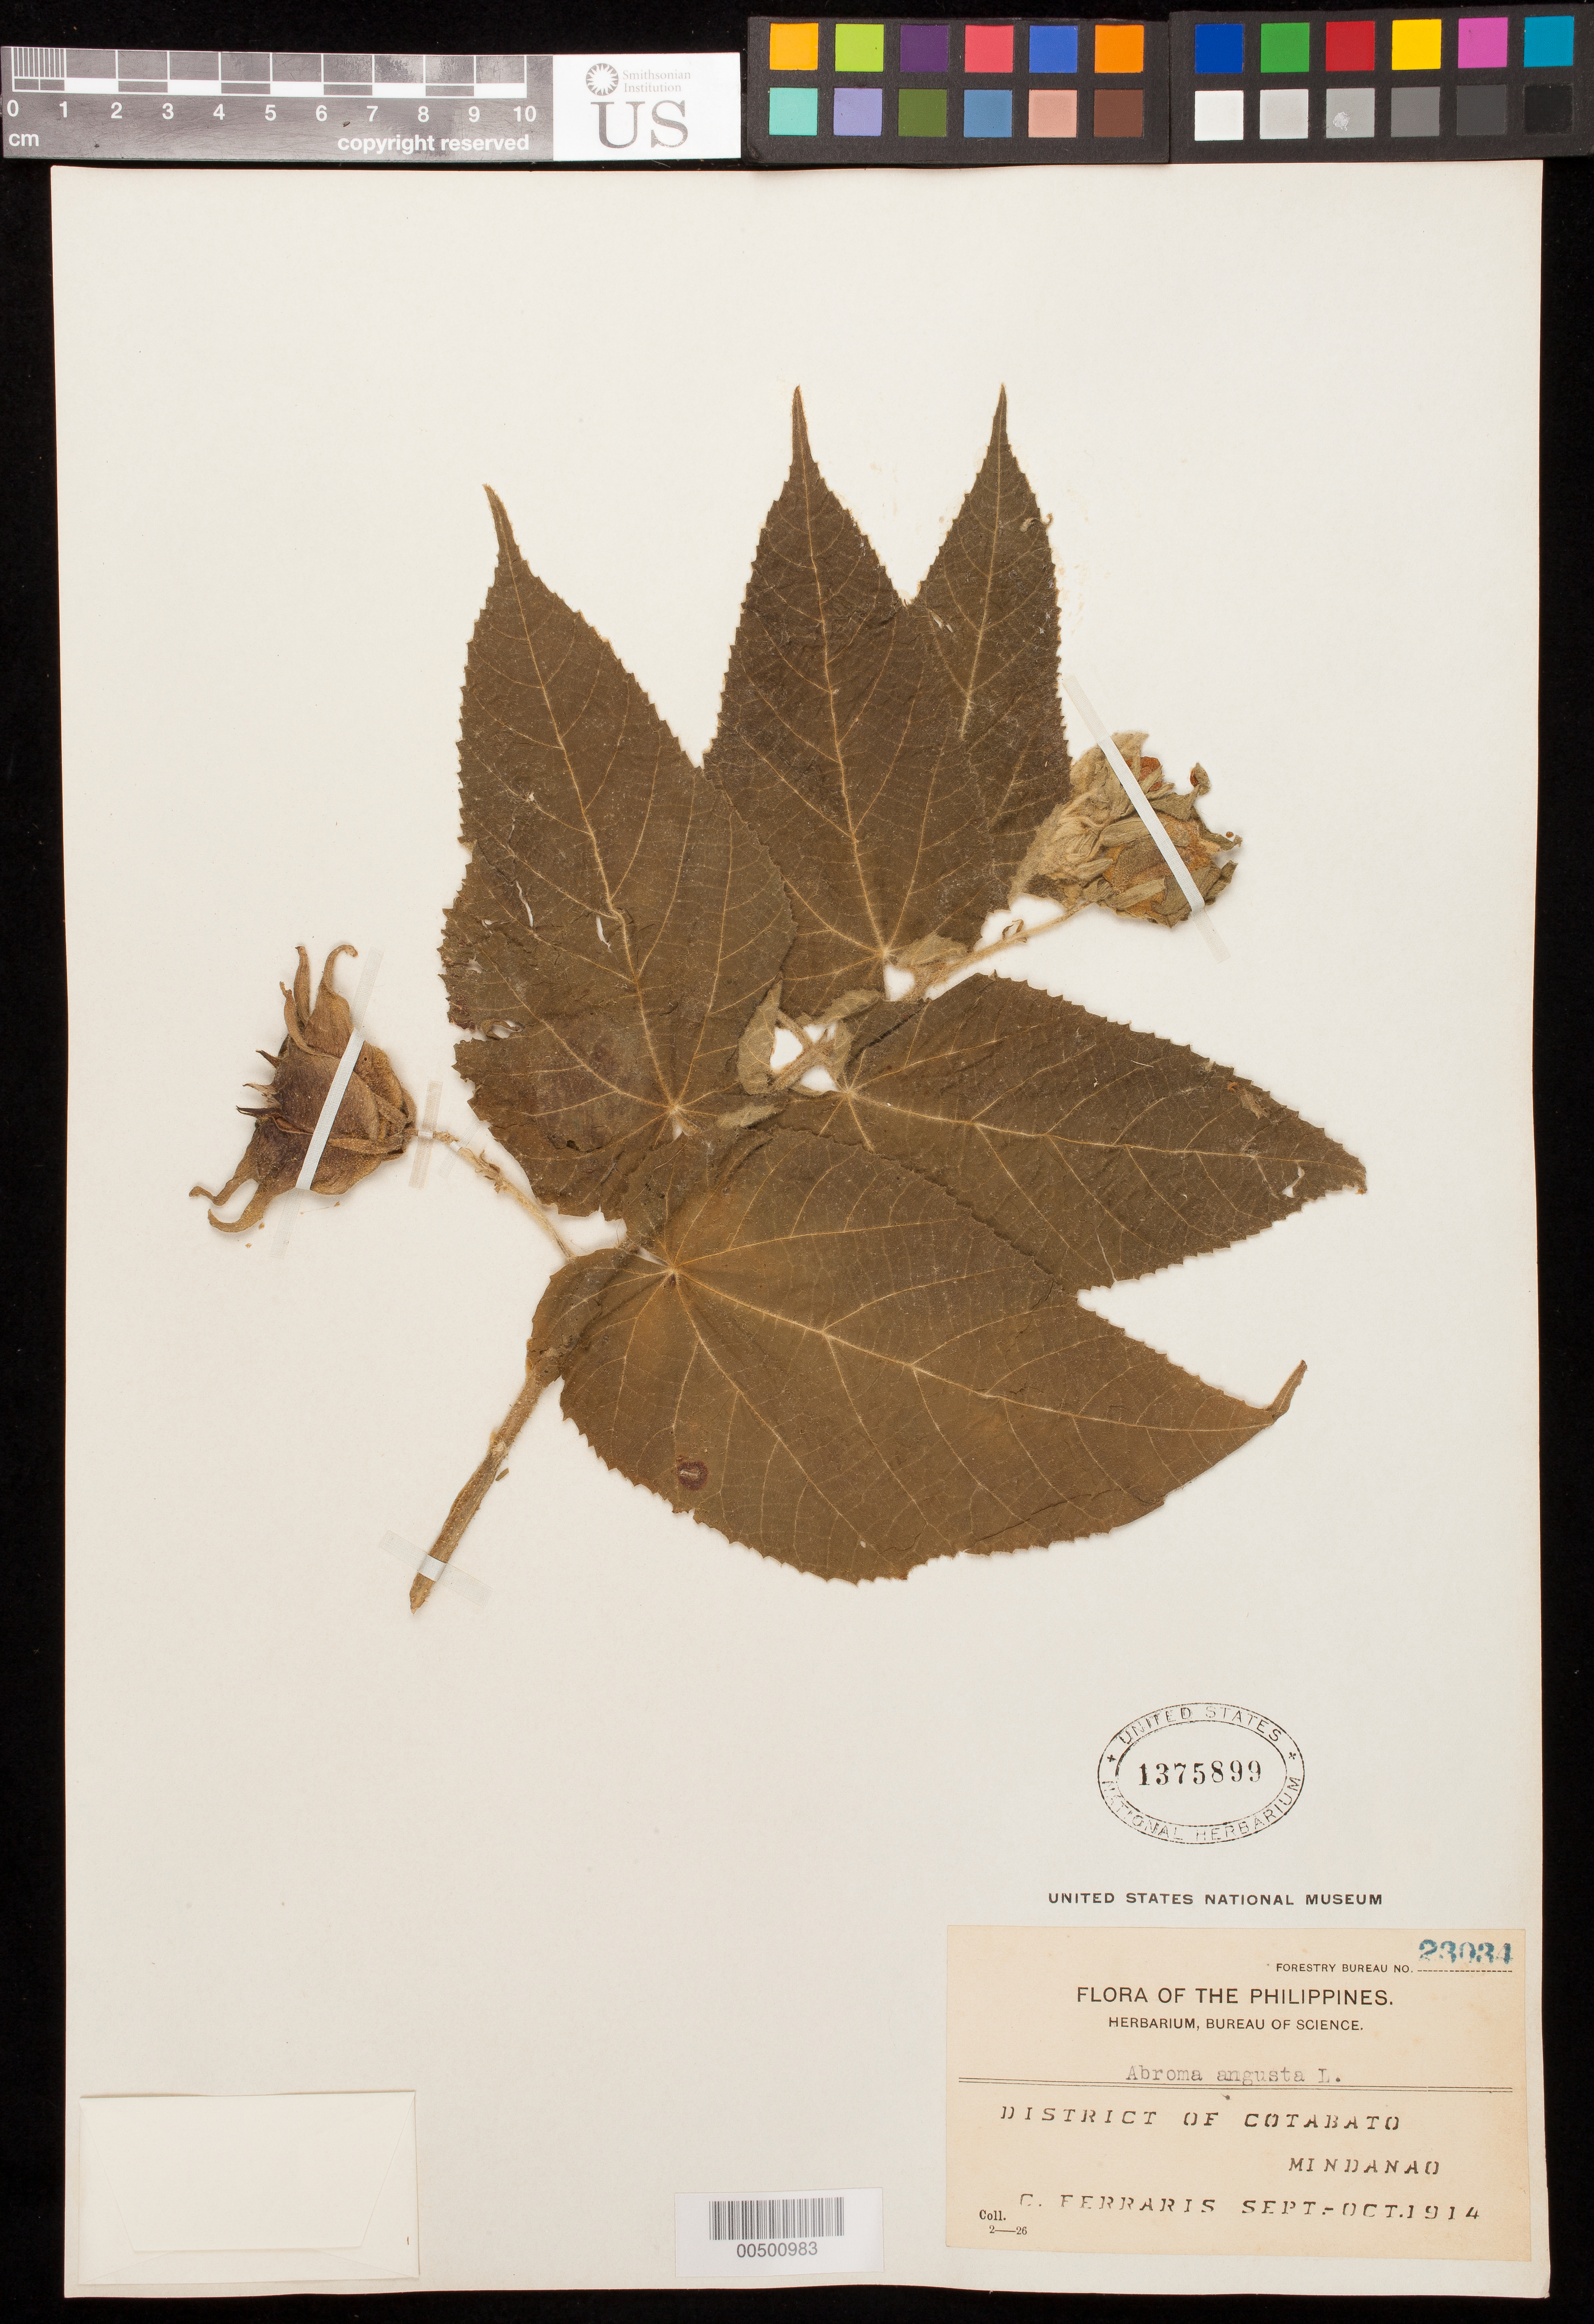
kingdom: Plantae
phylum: Tracheophyta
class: Magnoliopsida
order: Malvales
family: Malvaceae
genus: Abroma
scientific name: Abroma augusta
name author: (L.) L. f.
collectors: C. Ferraria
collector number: For. Bur. 23034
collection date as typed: Sep 1914 to -- Oct 1914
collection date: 1914-09/1914-10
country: Philippines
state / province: Soccsksargen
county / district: North Cotabato / South Cotabato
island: Mindanao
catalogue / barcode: US 1375899